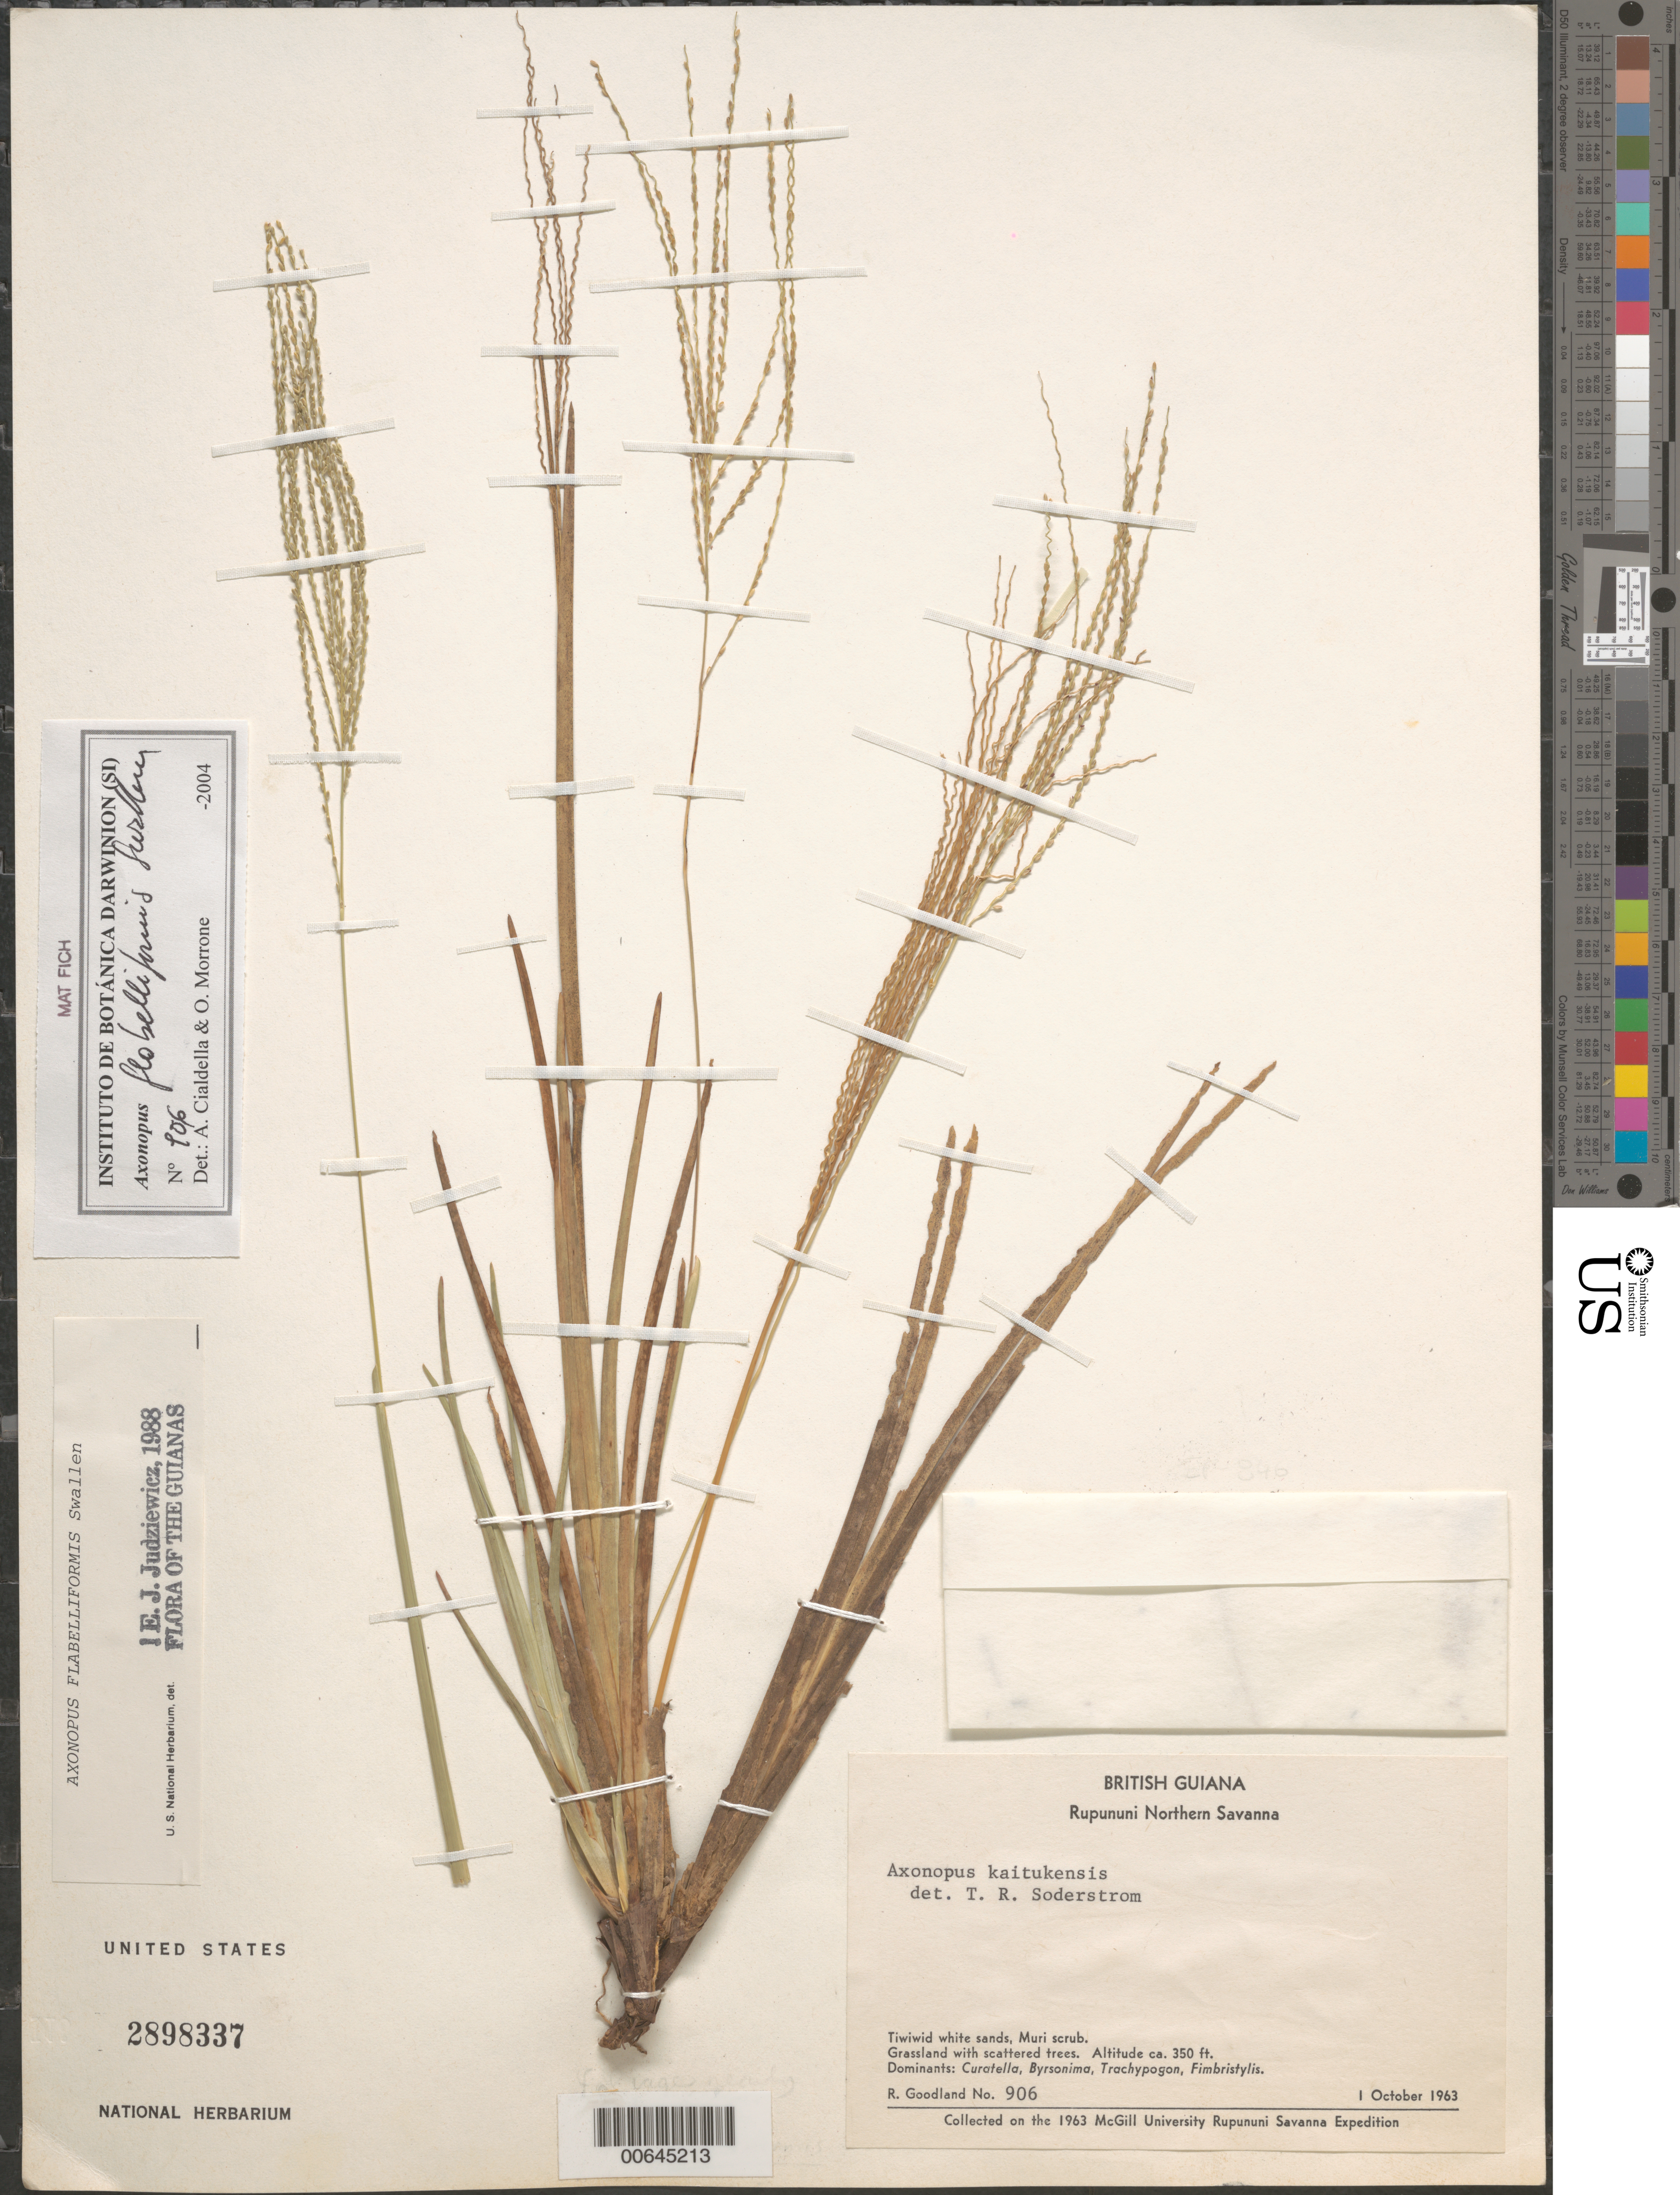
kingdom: Plantae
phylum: Tracheophyta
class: Liliopsida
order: Poales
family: Poaceae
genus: Axonopus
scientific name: Axonopus flabelliformis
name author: Swallen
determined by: Judziewicz, E. J.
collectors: R. Goodland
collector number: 906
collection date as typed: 1-Oct-63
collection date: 1963-10-01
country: Guyana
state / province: U. Takutu-U. Essequibo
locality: Rupununi Savanna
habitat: Grassland with scattered trees. Dominants: Curatella, Byrsonima, Trachypogon, Fimbristylis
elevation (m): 107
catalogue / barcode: US 2898337